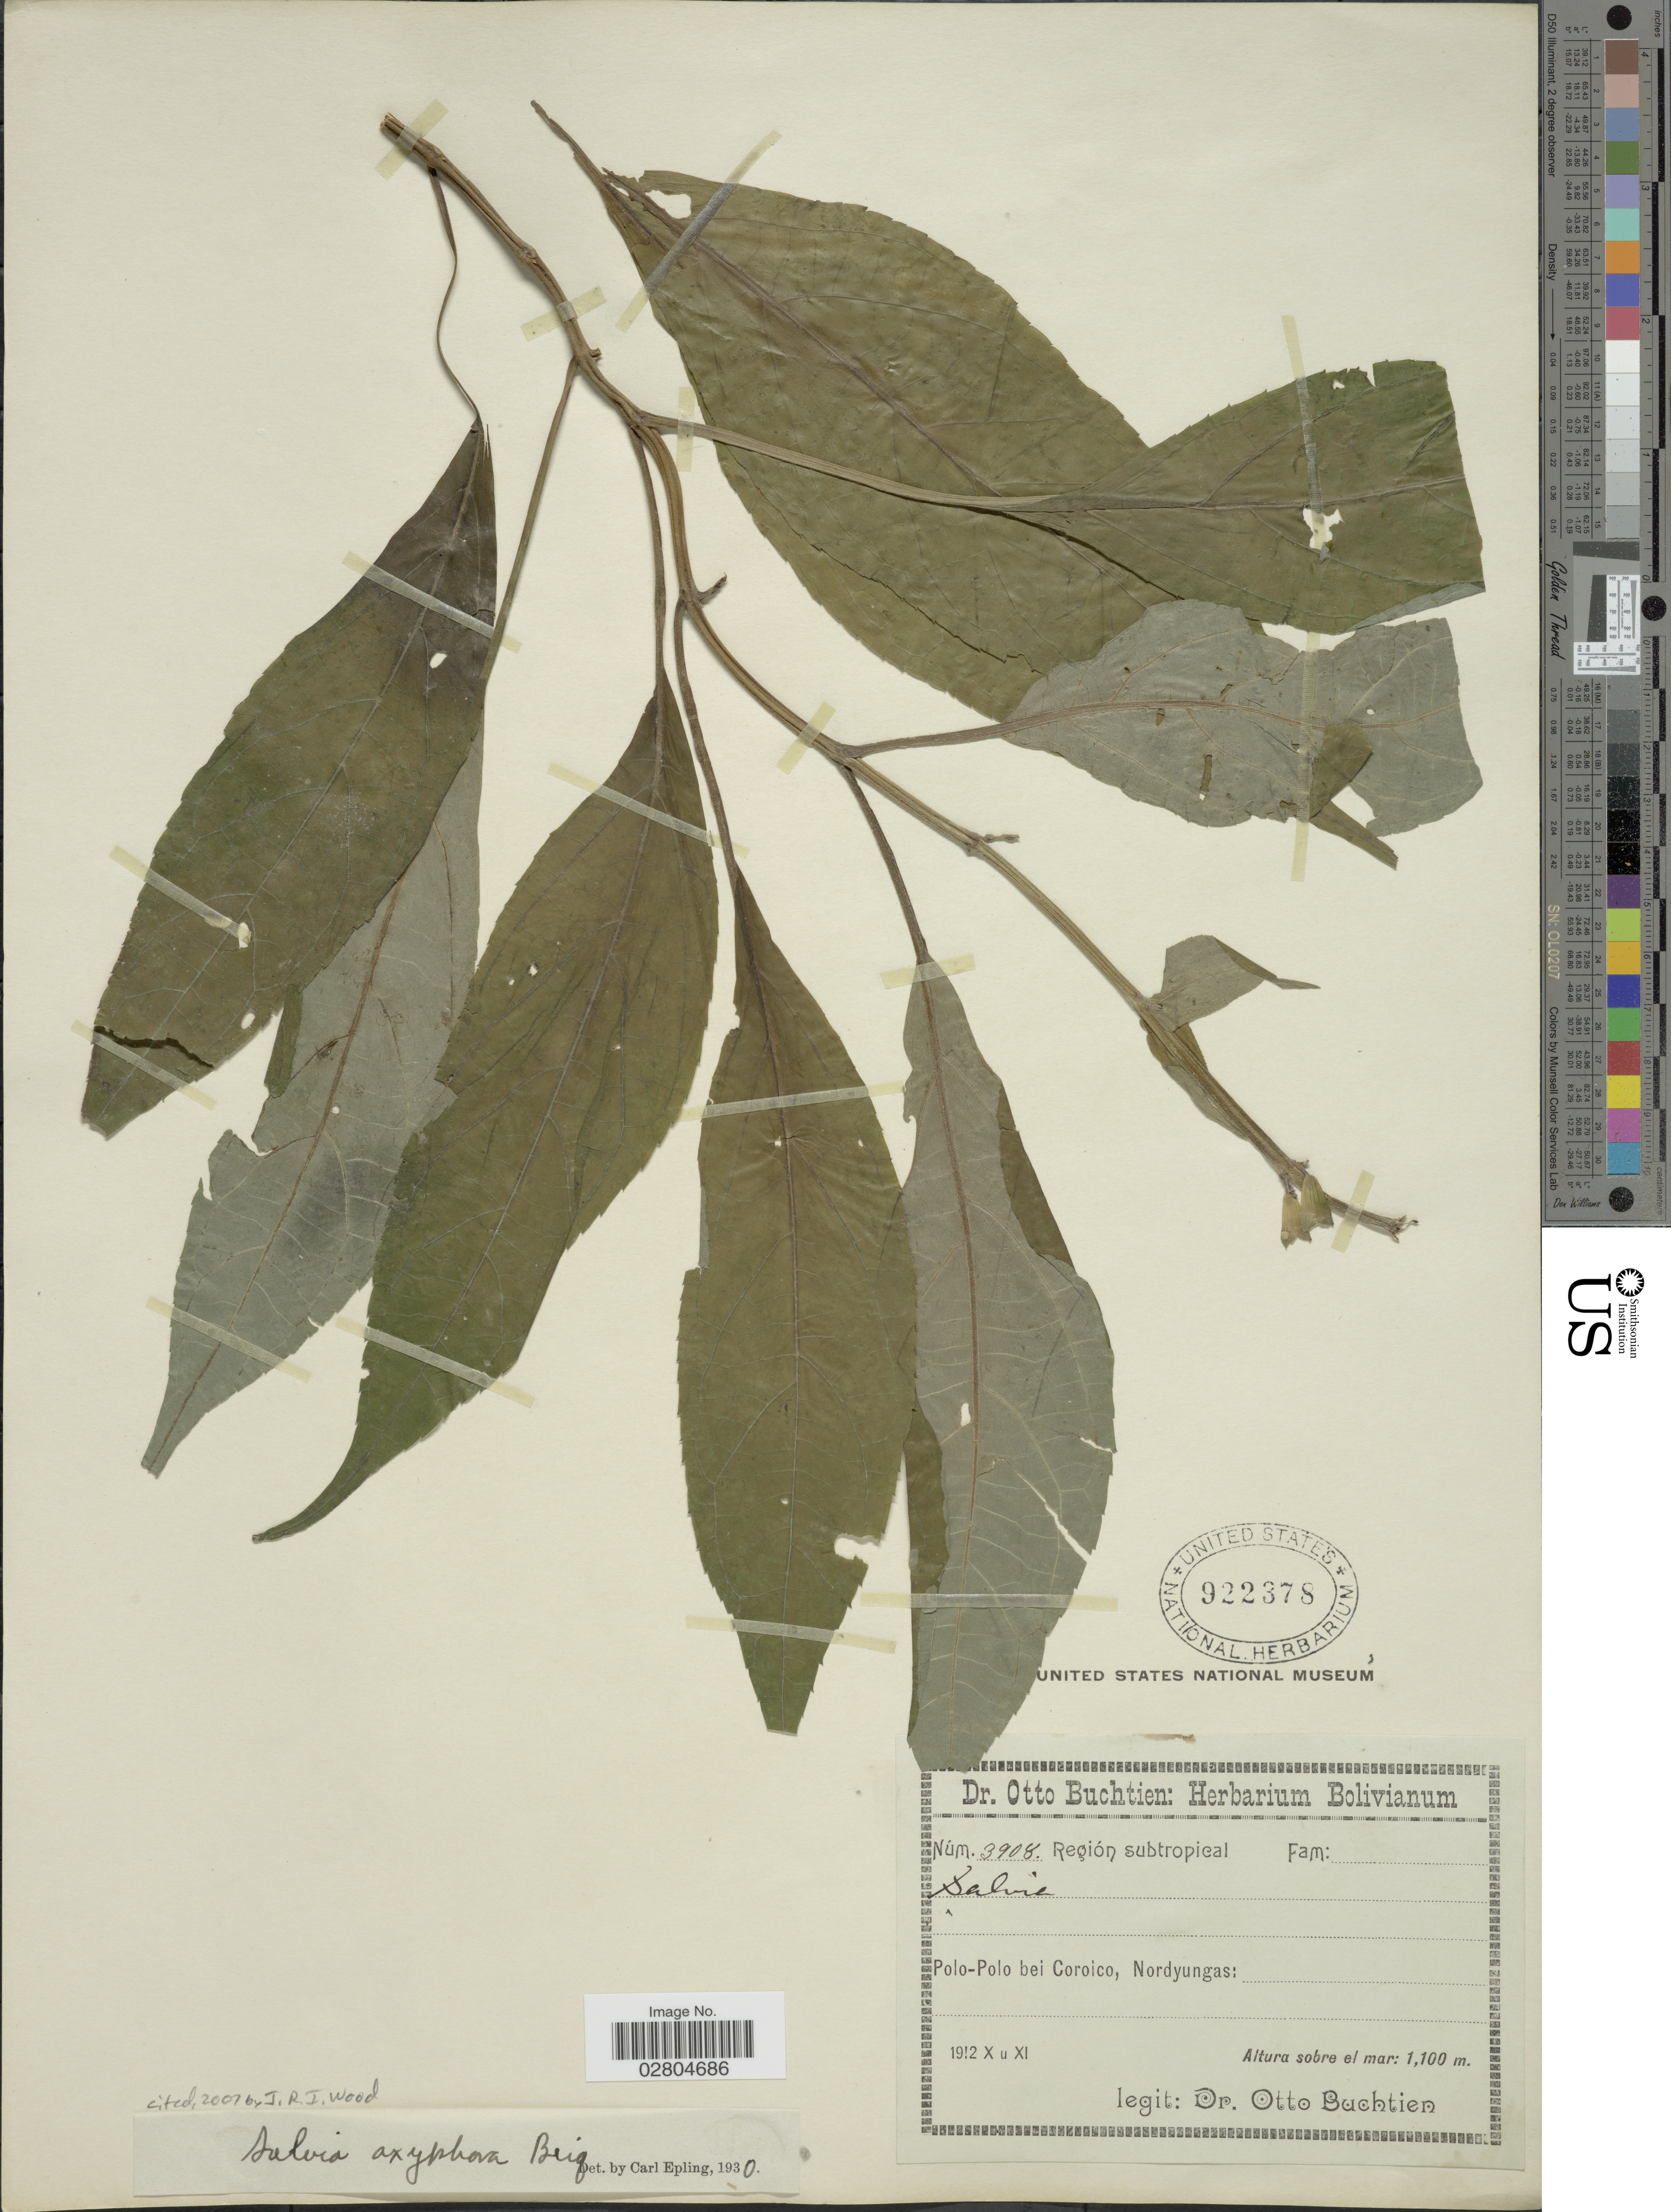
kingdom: Plantae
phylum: Tracheophyta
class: Magnoliopsida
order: Lamiales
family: Lamiaceae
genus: Salvia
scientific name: Salvia oxyphora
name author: Briq.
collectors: O. Buchtien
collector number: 3908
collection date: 1912-10/1912-11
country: Bolivia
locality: Región subtropical. Polo-Polo bei Coroico, Nordyungas.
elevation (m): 1100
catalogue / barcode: US 922378